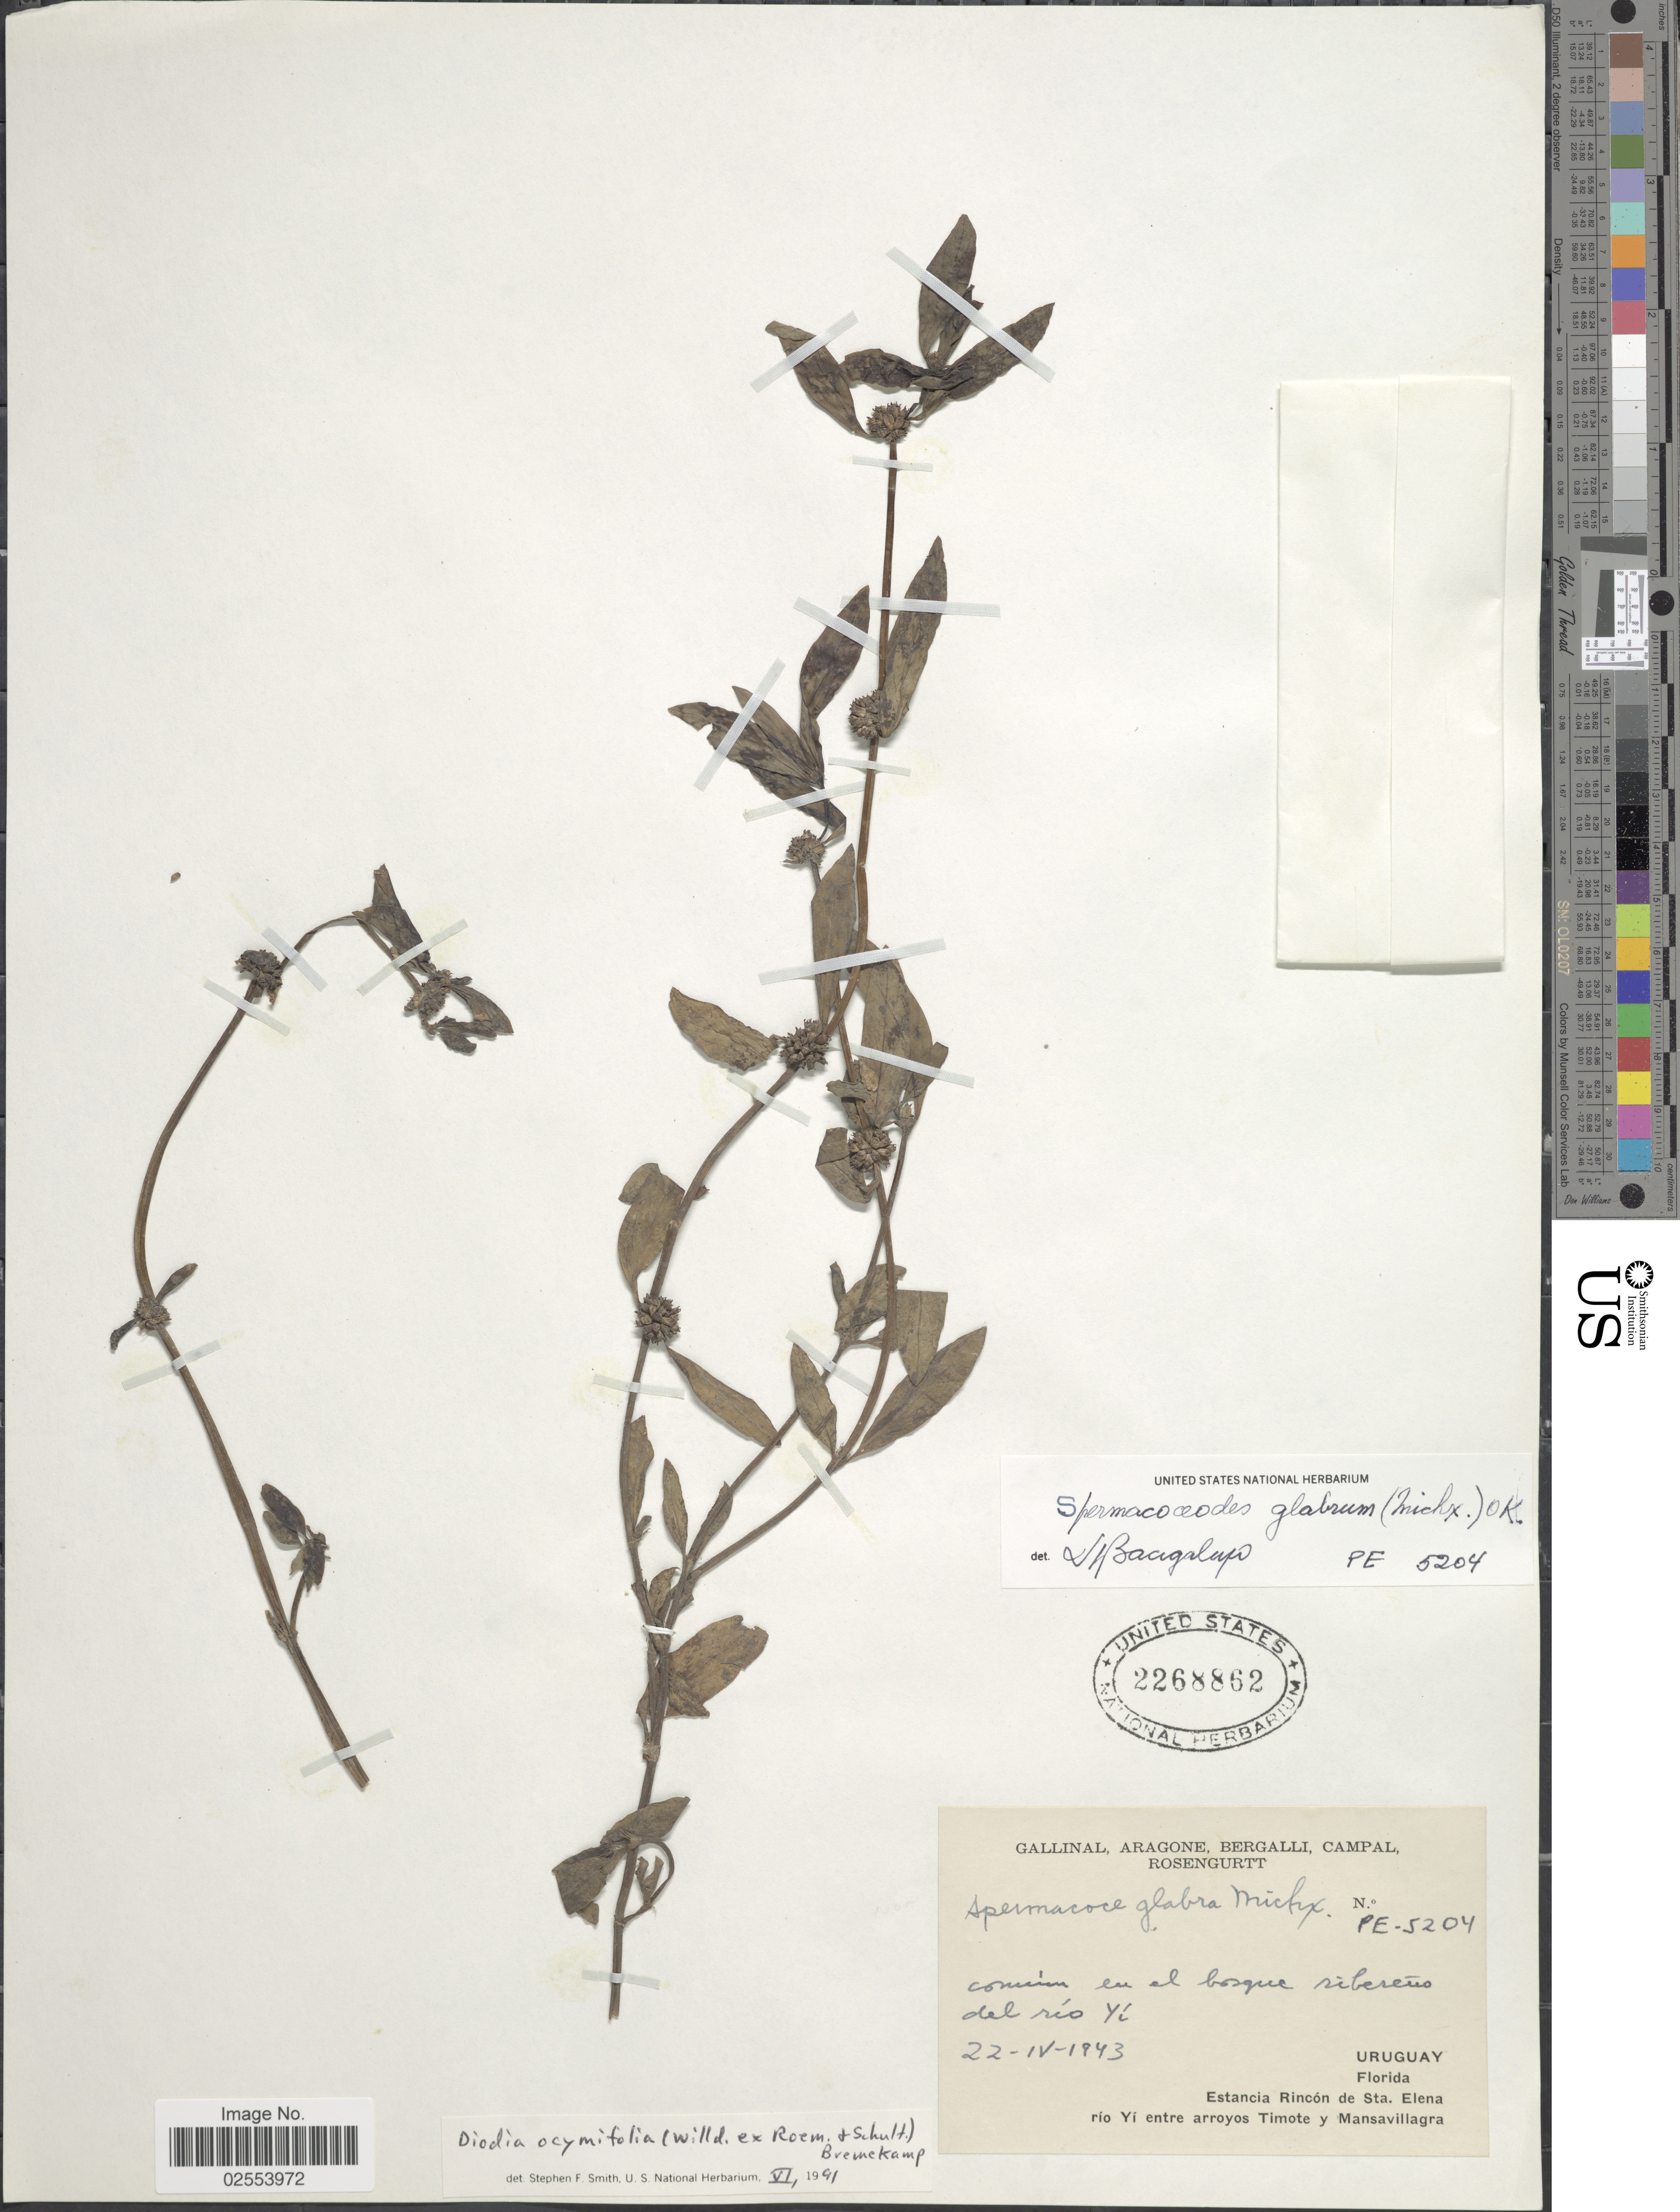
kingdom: Plantae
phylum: Tracheophyta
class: Magnoliopsida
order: Gentianales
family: Rubiaceae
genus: Spermacoce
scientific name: Spermacoce tenuior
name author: L.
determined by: Florentin, Mariela Nunez, (CTES), Instituto de Botanica del Nordeste (ARGENTINA)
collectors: -. Gallinal, -- Aragone, -- Bergalli, -- Campal & Rosengurtt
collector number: PE-5204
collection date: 1943-04-22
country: Uruguay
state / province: Florida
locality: Comun en el bosque ribereno del rio Yi, Estancia Rincon de Sta. Elena rio Yi entre arroyos Timote y Mansavillagra.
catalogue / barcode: US 2268862